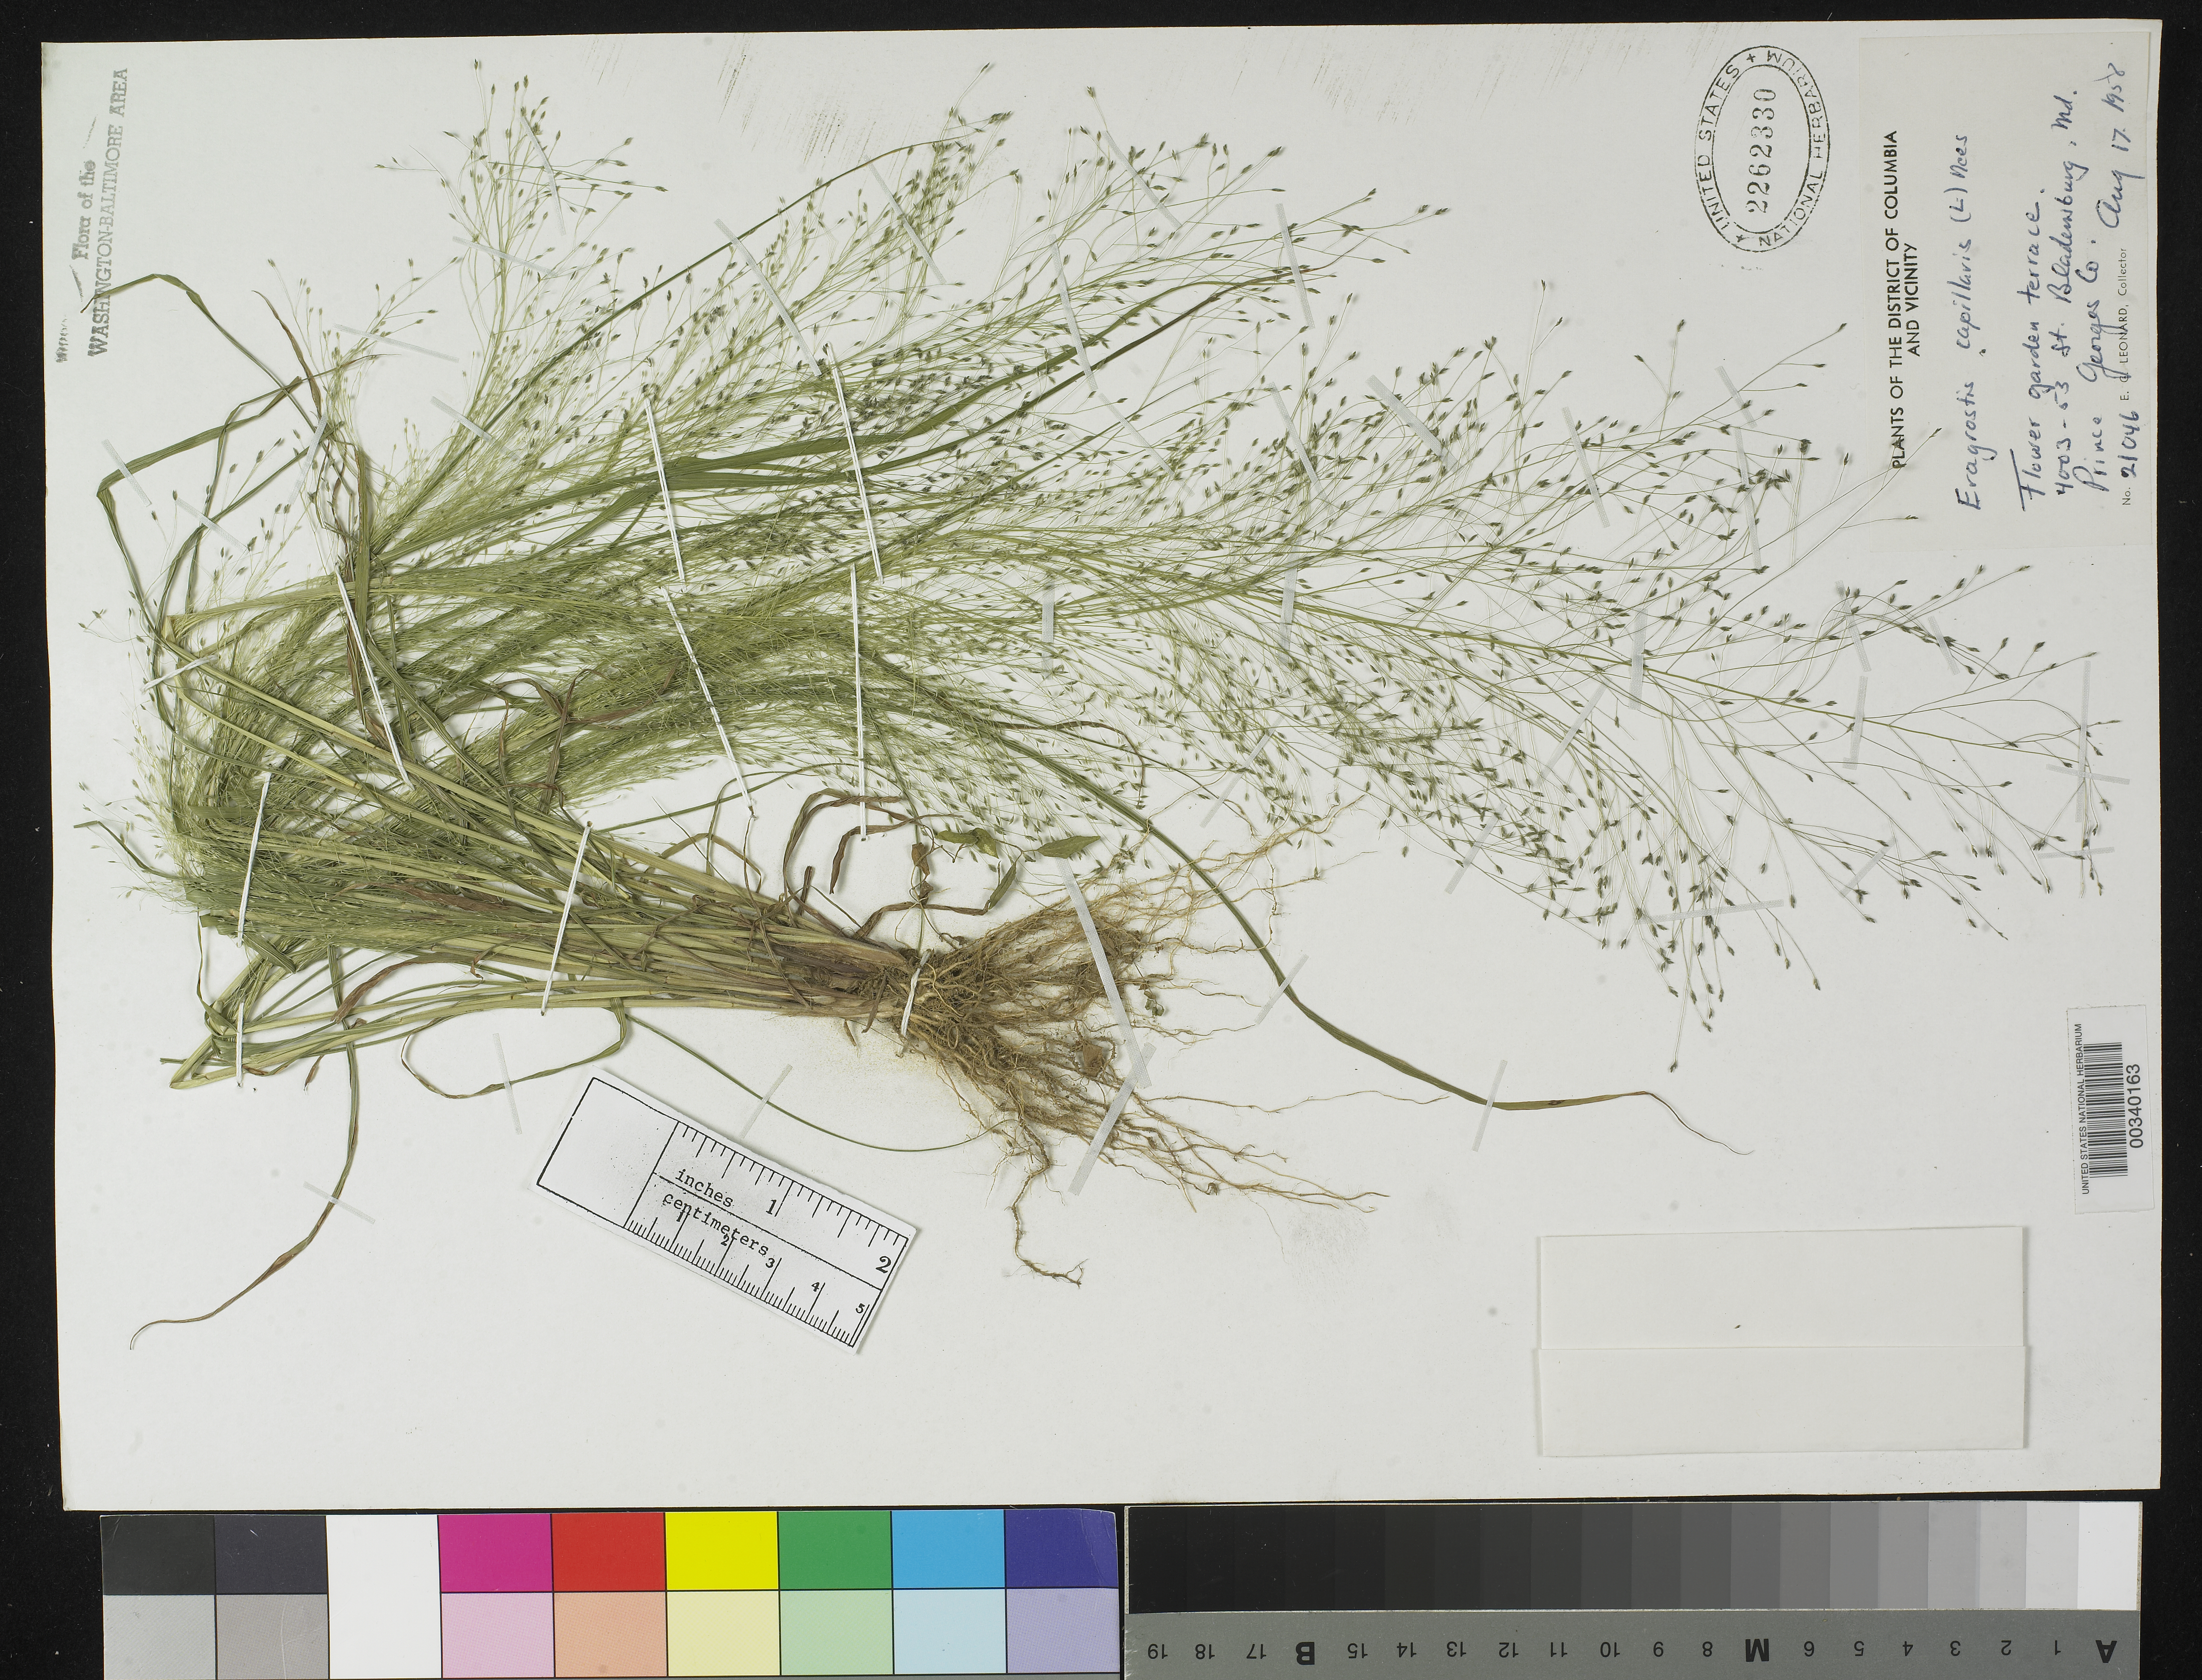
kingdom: Plantae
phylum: Tracheophyta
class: Liliopsida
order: Poales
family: Poaceae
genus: Eragrostis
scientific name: Eragrostis capillaris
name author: (L.) Nees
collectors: E. C. Leonard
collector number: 21046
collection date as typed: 17 Aug 1958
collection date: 1958-08-17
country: United States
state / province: Maryland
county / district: Prince George's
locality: Decatur Heights, Bladensburg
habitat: Flower garden terrace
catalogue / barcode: US 2262330